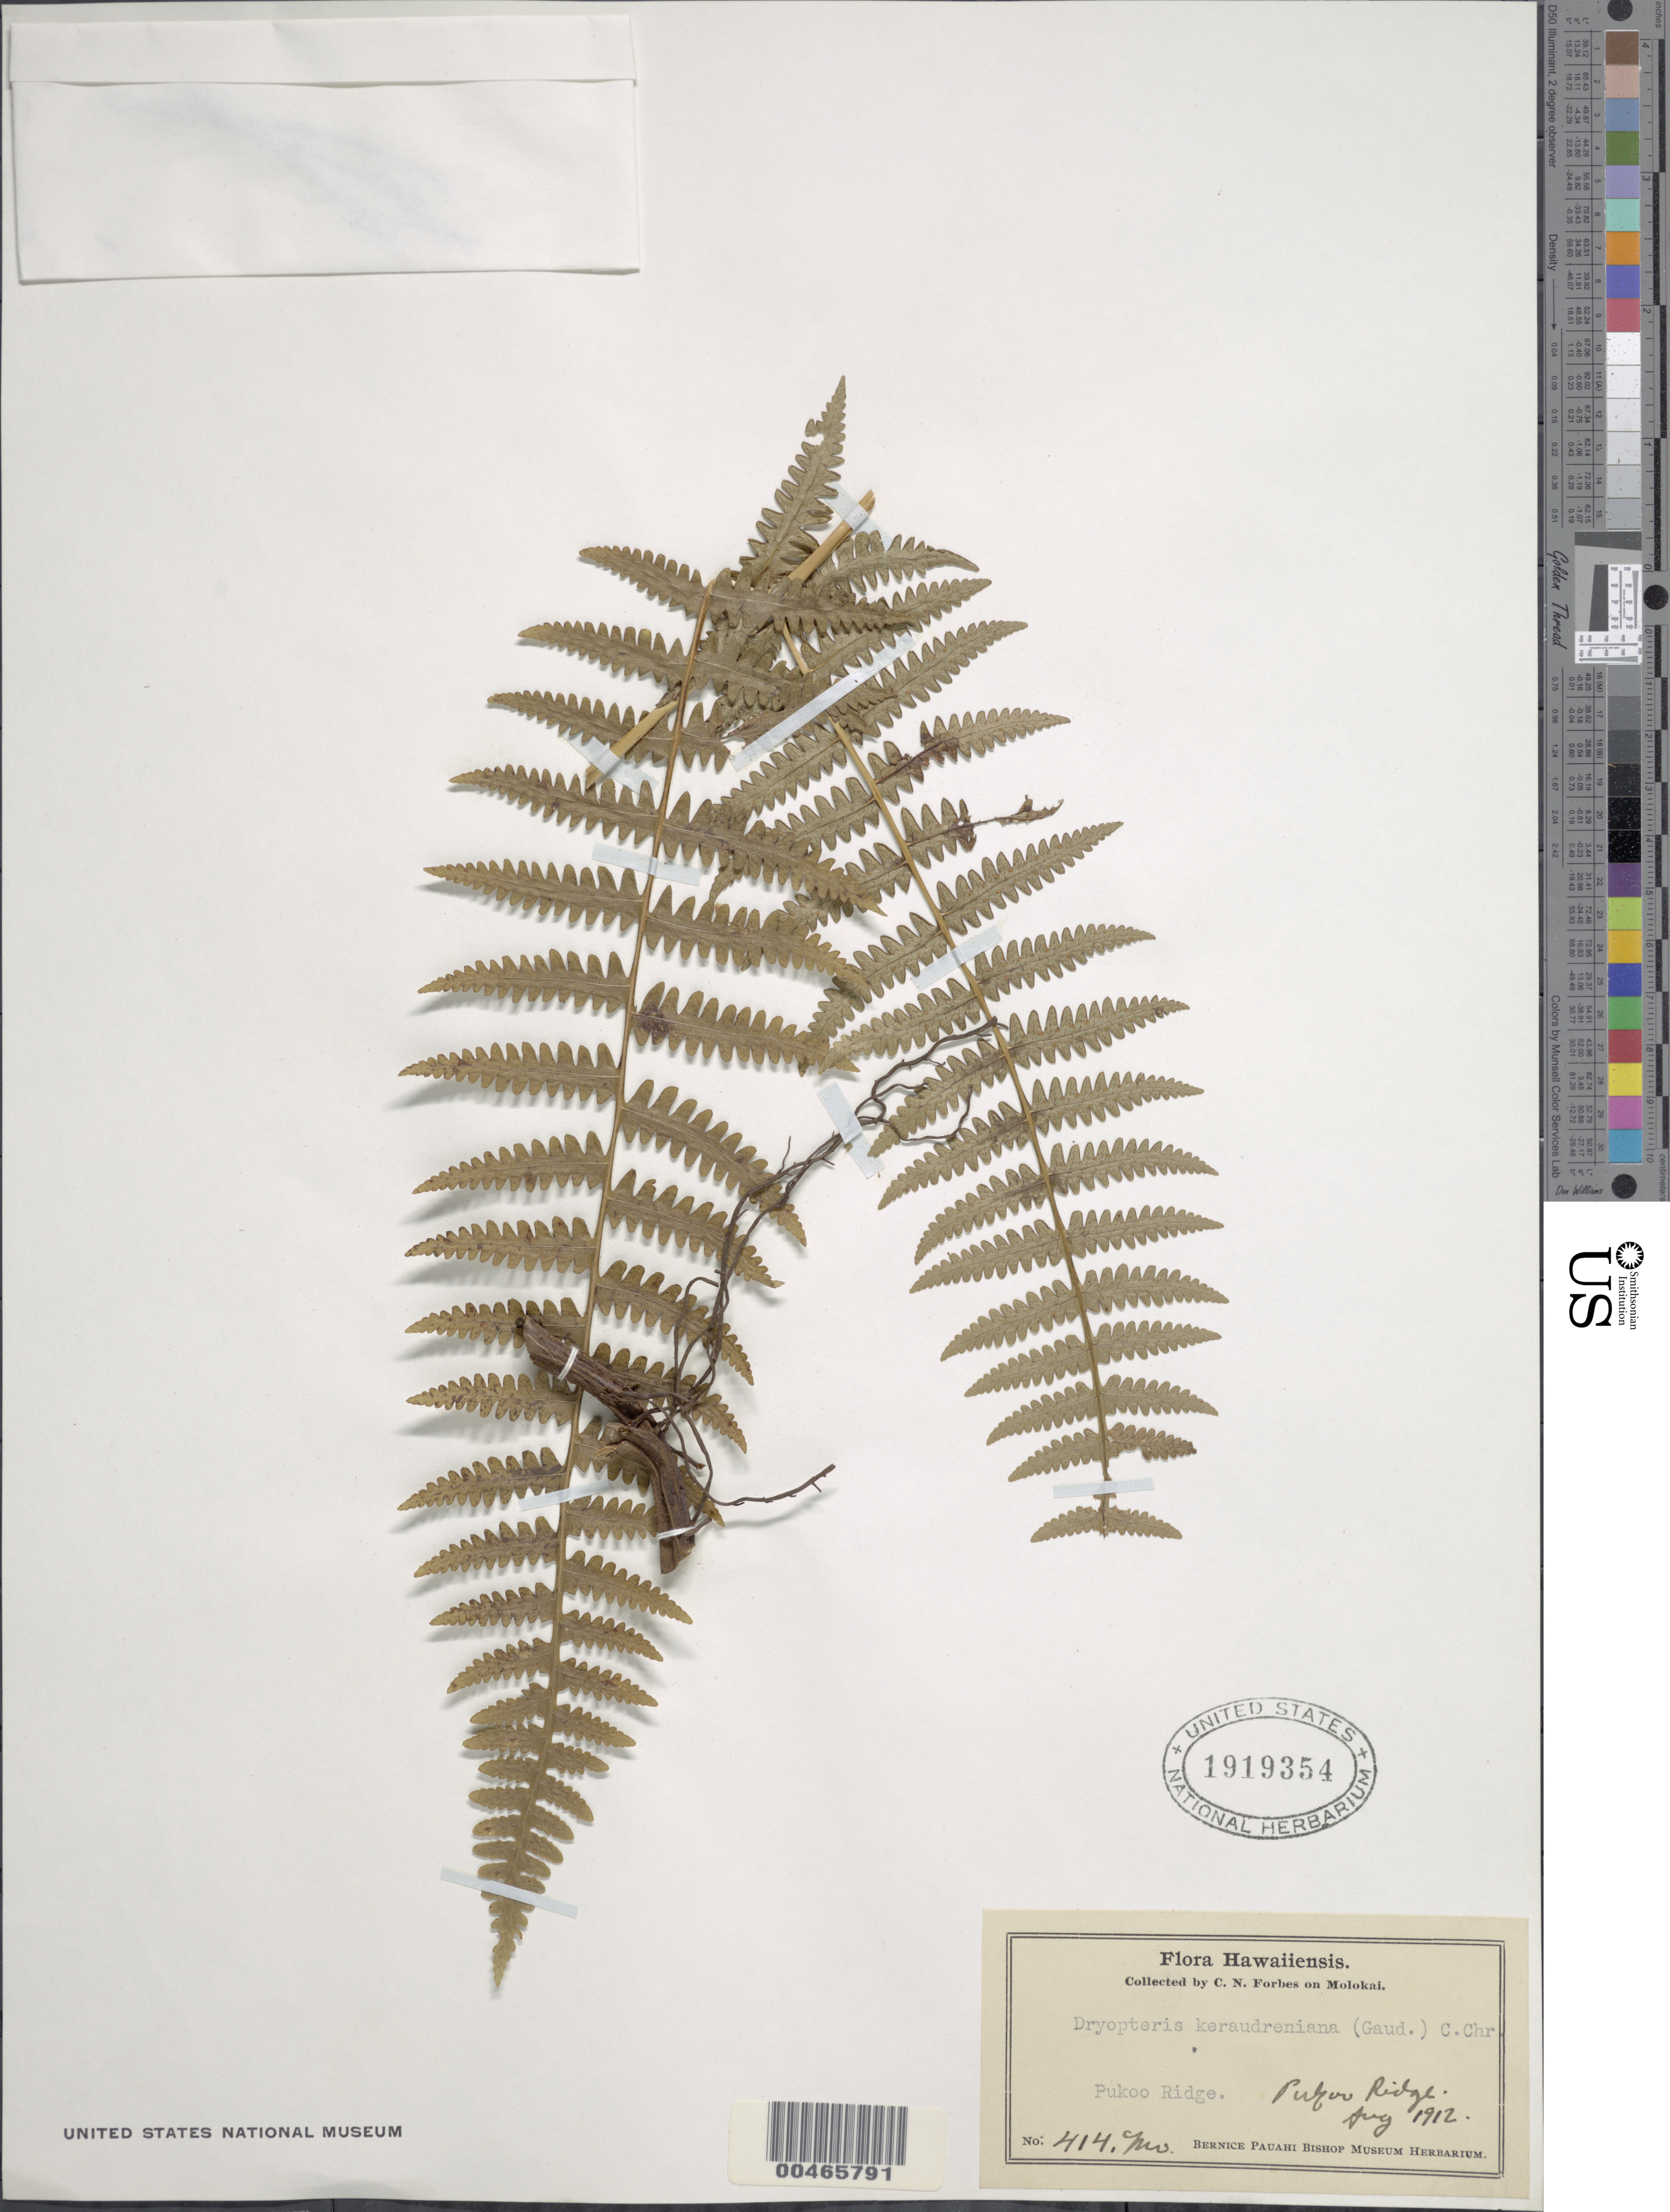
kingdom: Plantae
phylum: Tracheophyta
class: Polypodiopsida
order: Polypodiales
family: Thelypteridaceae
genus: Pseudophegopteris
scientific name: Pseudophegopteris keraudreniana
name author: (Gaudich.) Holttum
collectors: C. N. Forbes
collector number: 414.Mo.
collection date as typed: Aug 1912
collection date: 1912-08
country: United States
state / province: Hawaii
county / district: Maui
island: Moloka'i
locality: Pukoo Ridge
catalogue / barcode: US 1919354